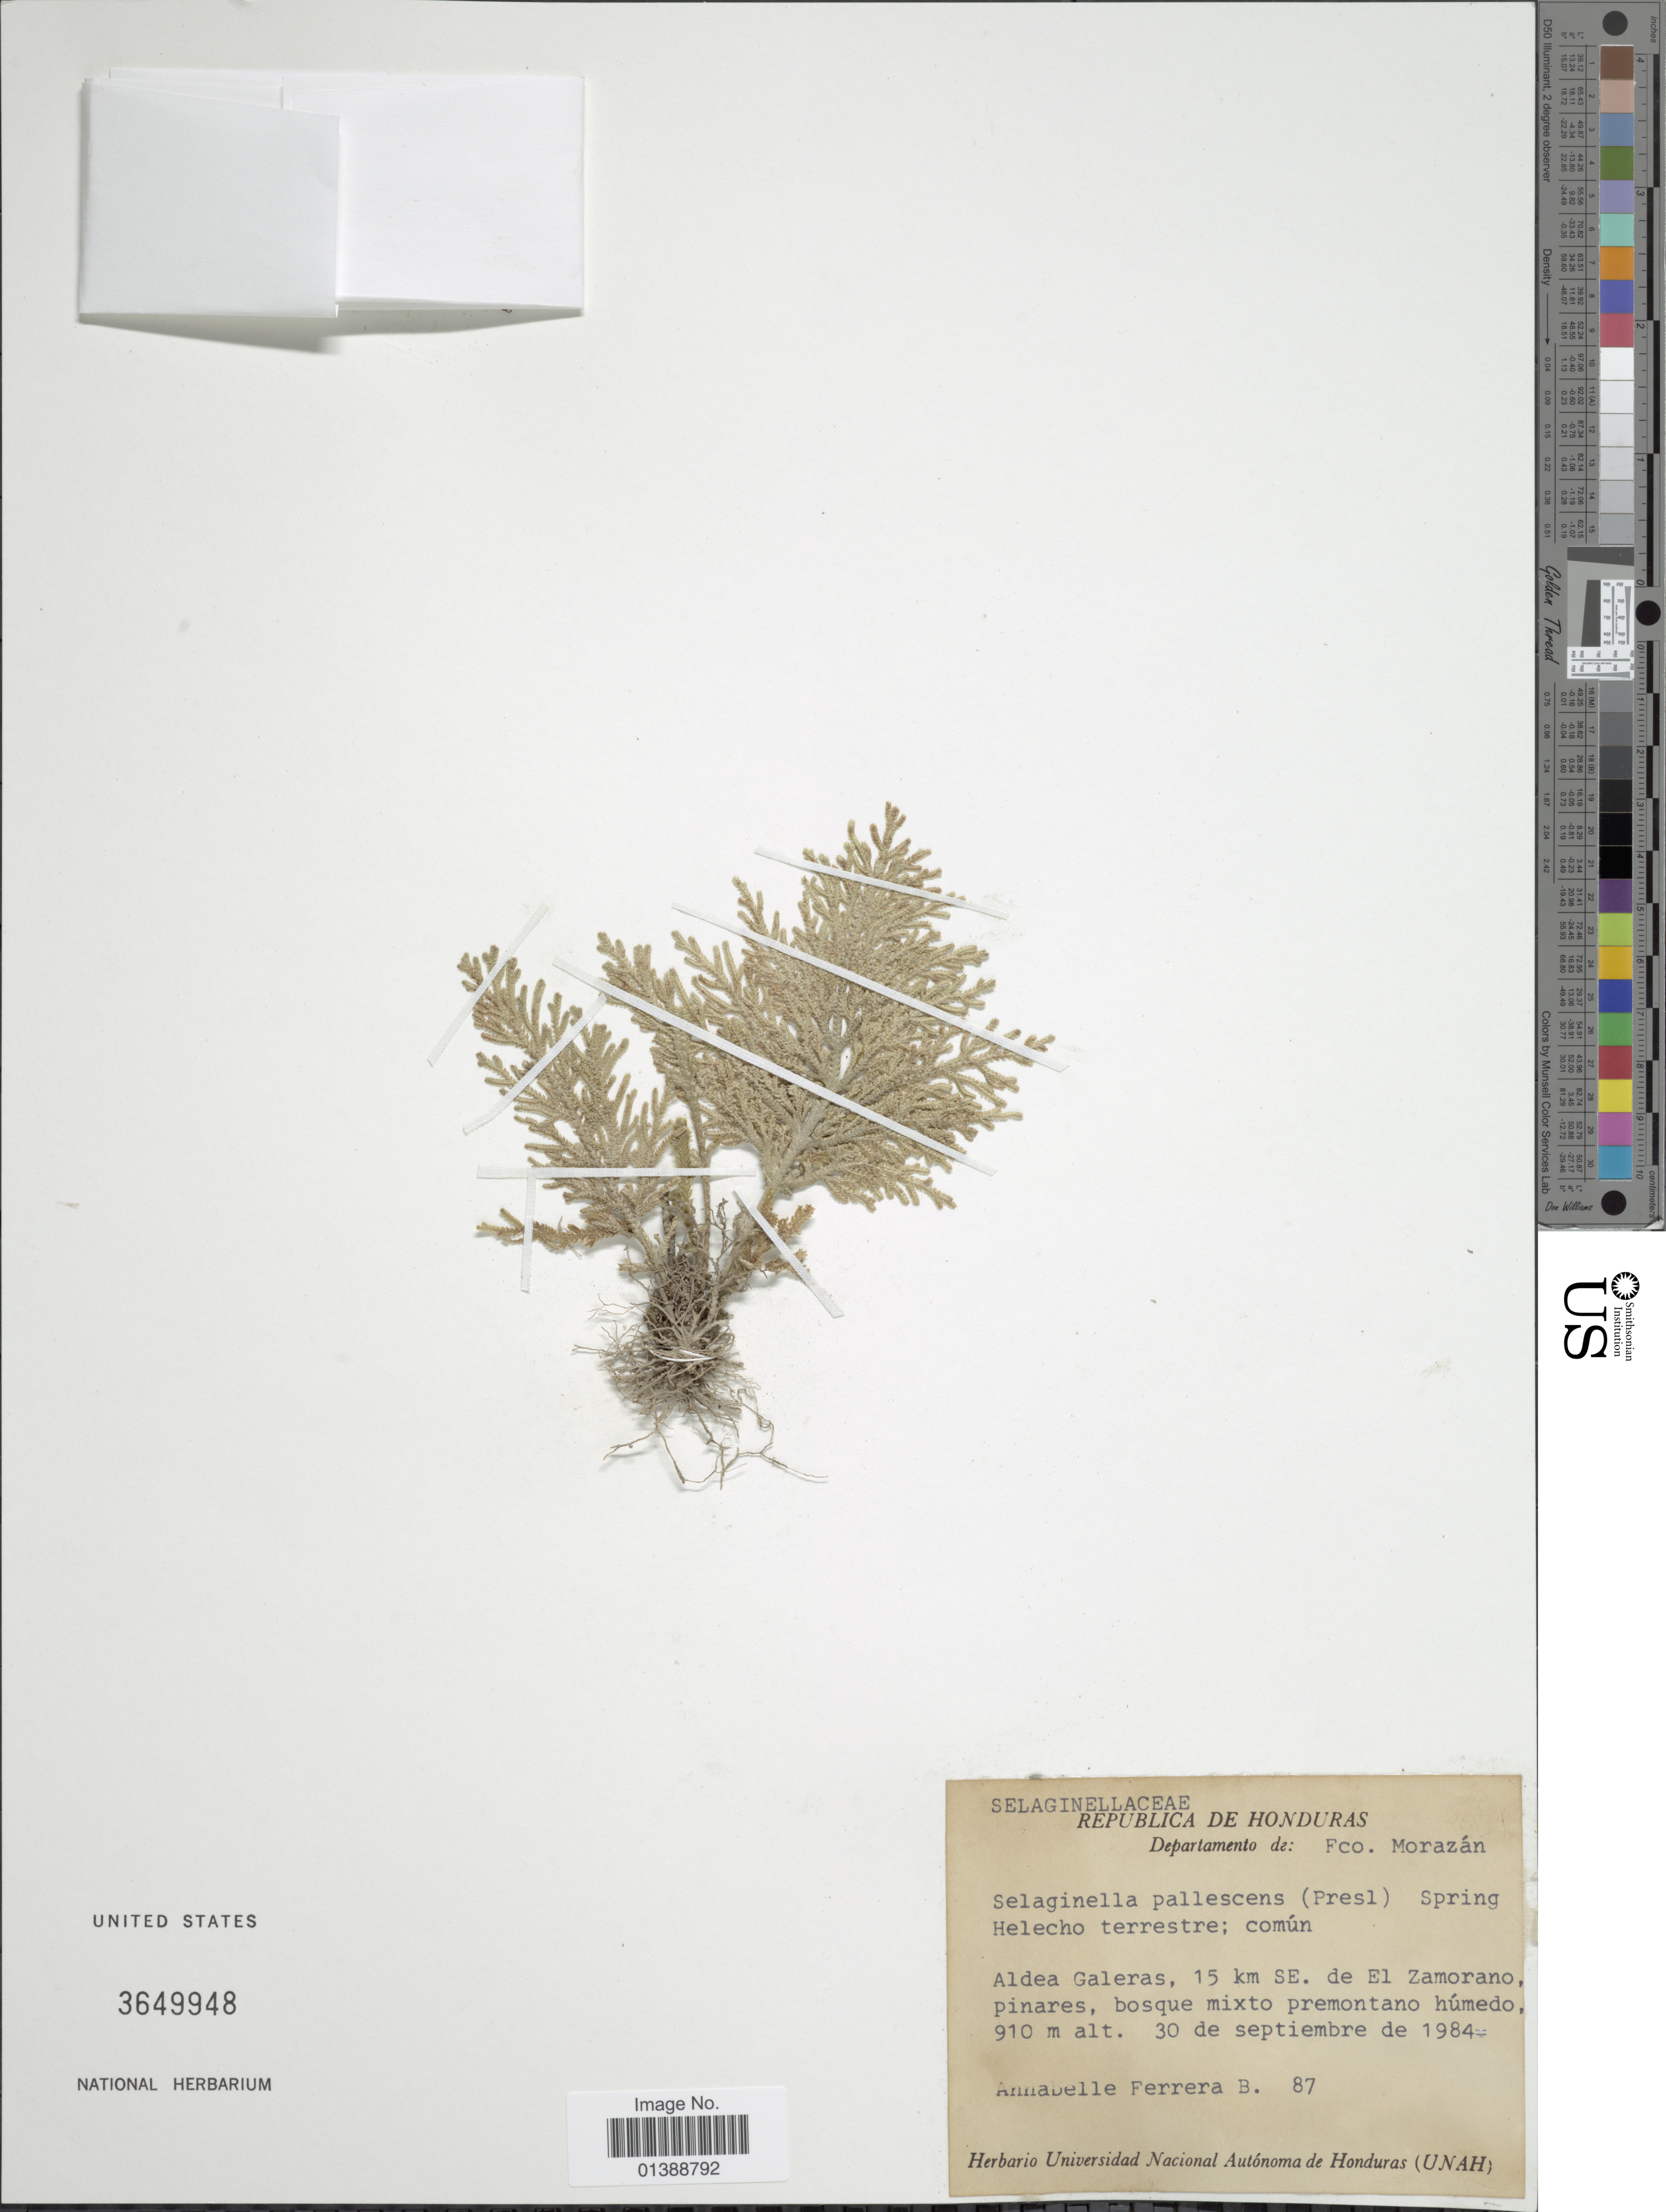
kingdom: Plantae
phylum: Tracheophyta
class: Lycopodiopsida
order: Selaginellales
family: Selaginellaceae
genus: Selaginella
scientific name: Selaginella pallescens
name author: (C. Presl) Spring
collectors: A. Ferrera B.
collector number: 87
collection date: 1984-09-30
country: Honduras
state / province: Fco. Morazán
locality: Aldea Galeras, 15 km SE de El Zamorano pinares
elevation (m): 910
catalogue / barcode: US 3649948